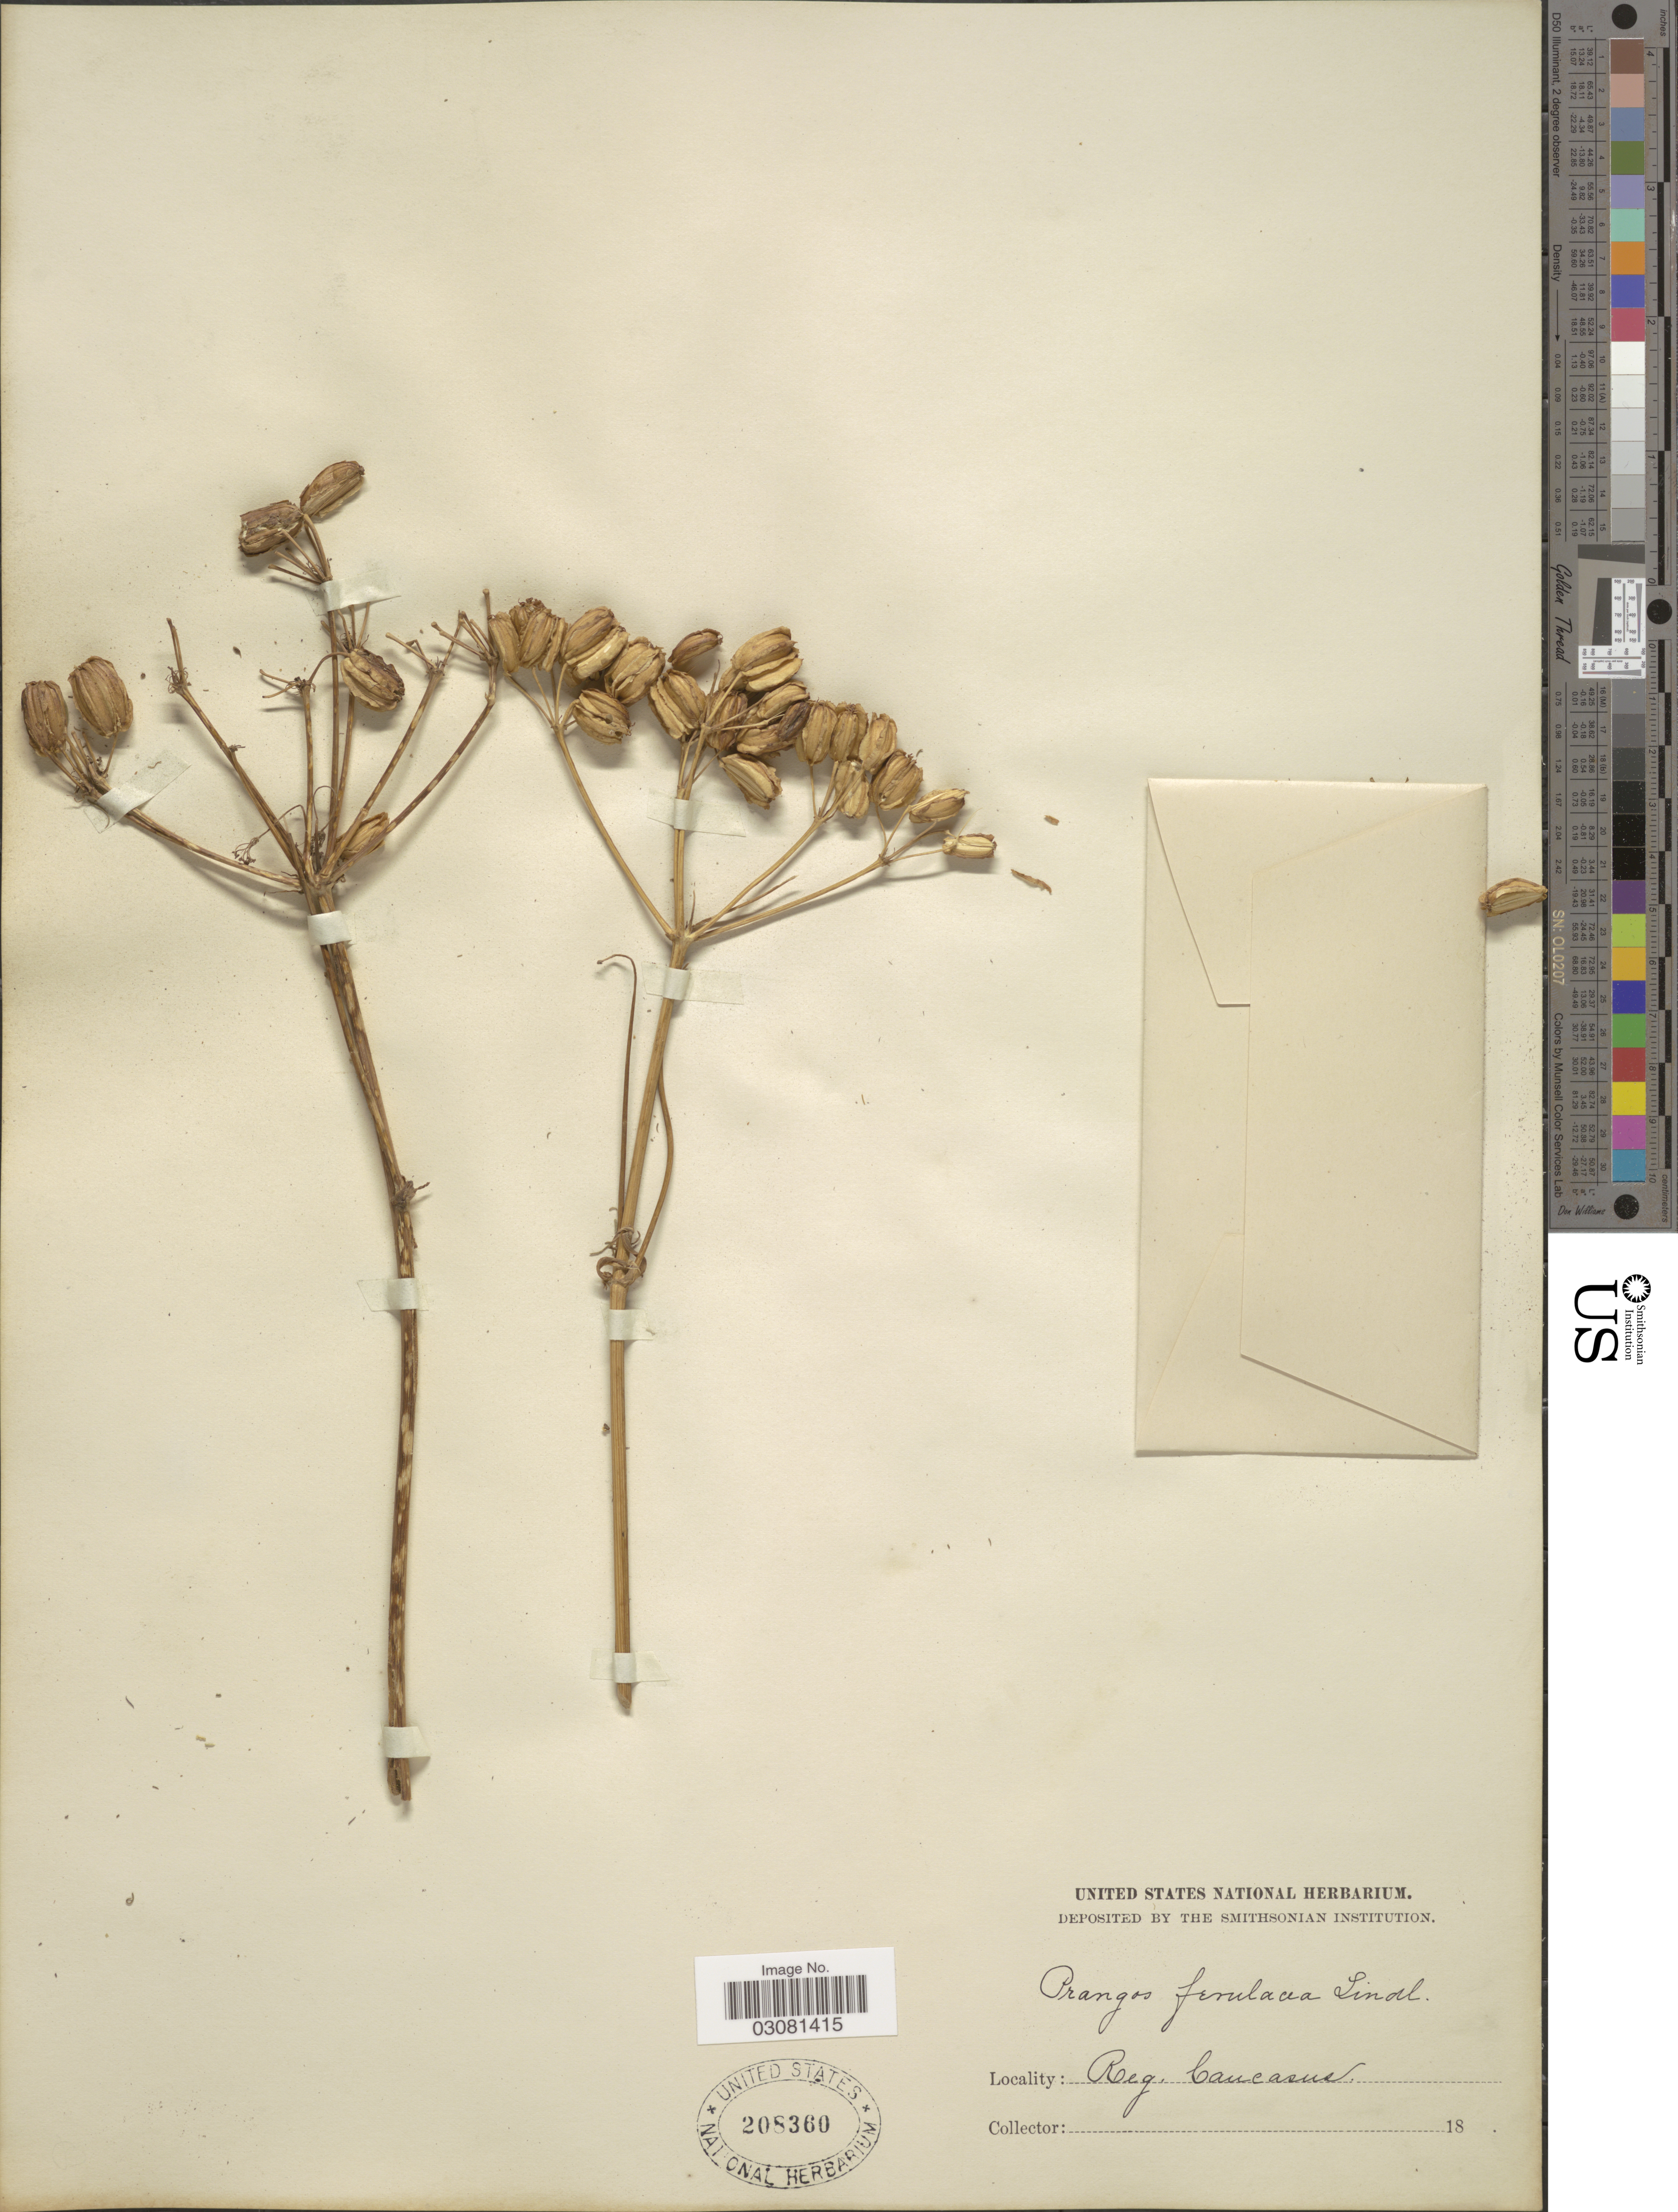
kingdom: Plantae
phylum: Tracheophyta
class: Magnoliopsida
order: Apiales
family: Apiaceae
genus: Prangos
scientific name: Prangos ferulacea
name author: (L.) Lindl.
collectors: ex herb. United States National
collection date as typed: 18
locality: Reg. Caucasus.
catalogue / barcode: US 208360